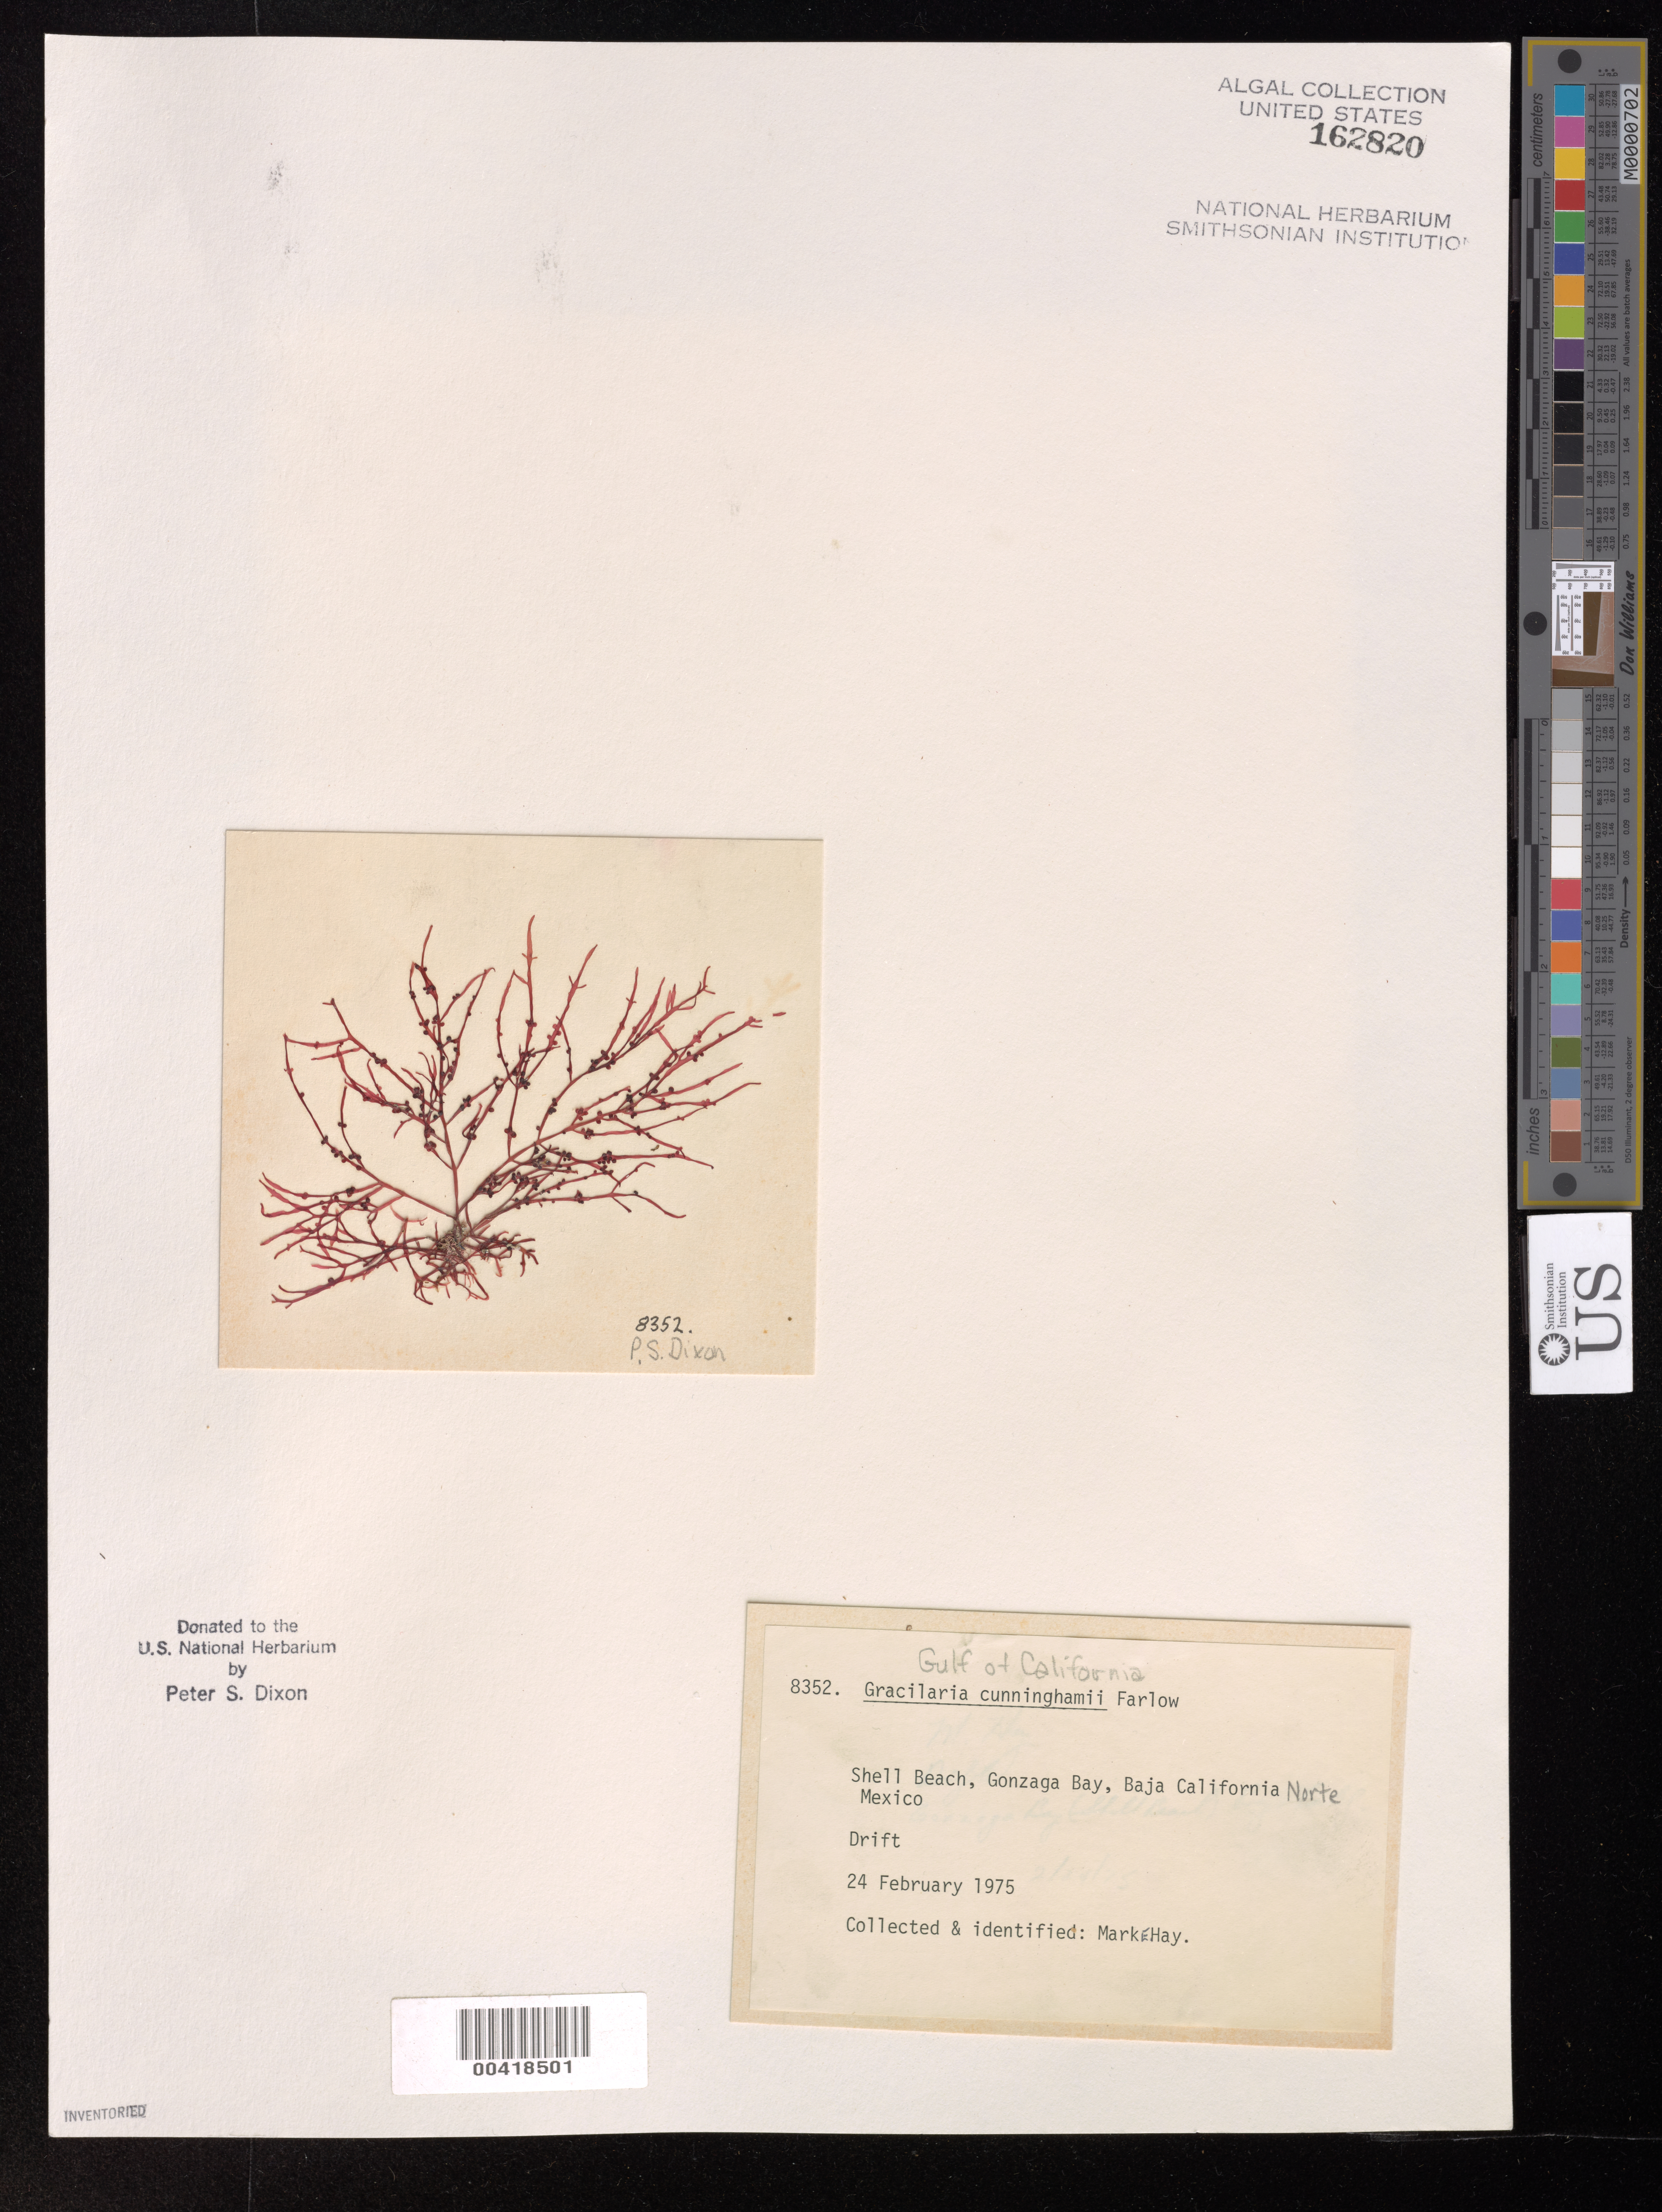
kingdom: Plantae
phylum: Rhodophyta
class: Florideophyceae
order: Gracilariales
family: Gracilariaceae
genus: Gracilaria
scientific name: Gracilaria cunninghamii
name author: Farl. ex J. Agardh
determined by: Hay, M. E.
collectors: M. E. Hay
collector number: PSD 8352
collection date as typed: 24 Feb 1975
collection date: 1975-02-24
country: Mexico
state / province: Baja California Norte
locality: Shell Beach, Bahia San Luis Gonzaga (Gonzaga Bay)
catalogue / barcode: US 162820